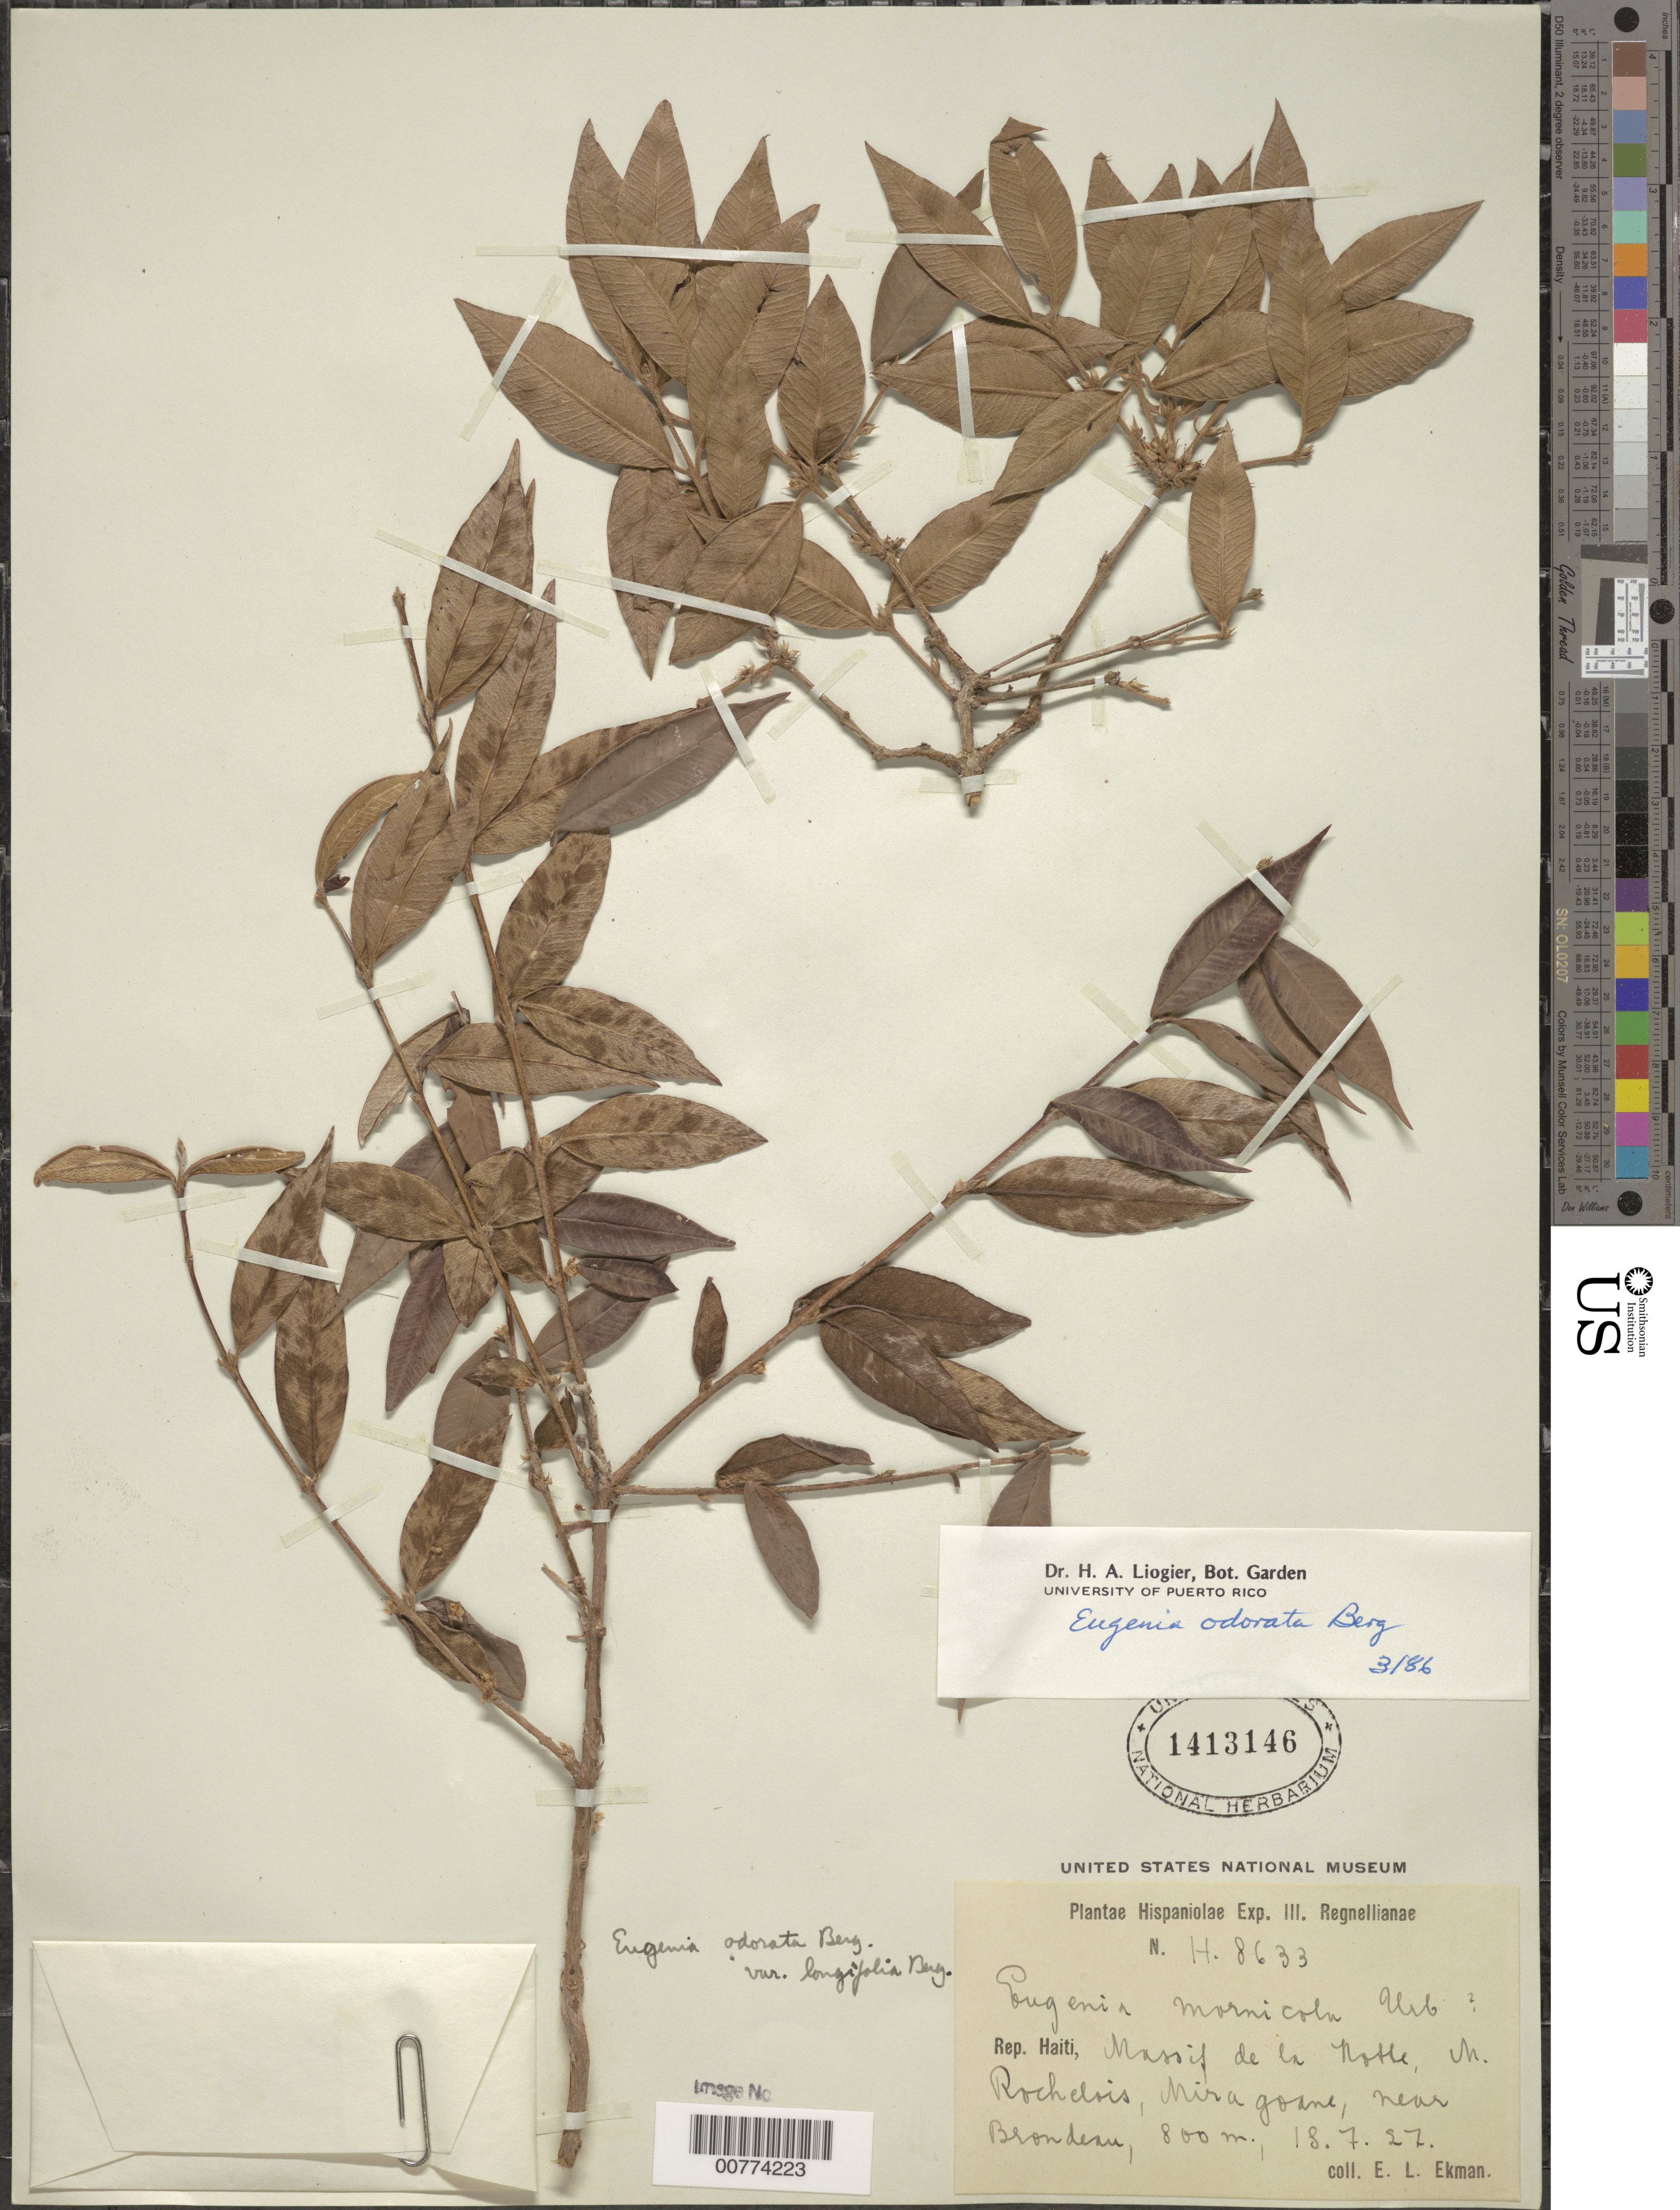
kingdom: Plantae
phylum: Tracheophyta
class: Magnoliopsida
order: Myrtales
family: Myrtaceae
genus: Eugenia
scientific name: Eugenia isabeliana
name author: Kiaersk.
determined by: Liogier, Alain H.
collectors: E. L. Ekman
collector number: H 8633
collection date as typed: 18 Jul 1927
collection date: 1927-07-18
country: Haiti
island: Hispaniola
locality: Massif de la Hotte, M. Rochelois, Miragoane, Near Brondenu.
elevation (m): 800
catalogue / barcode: US 1413146